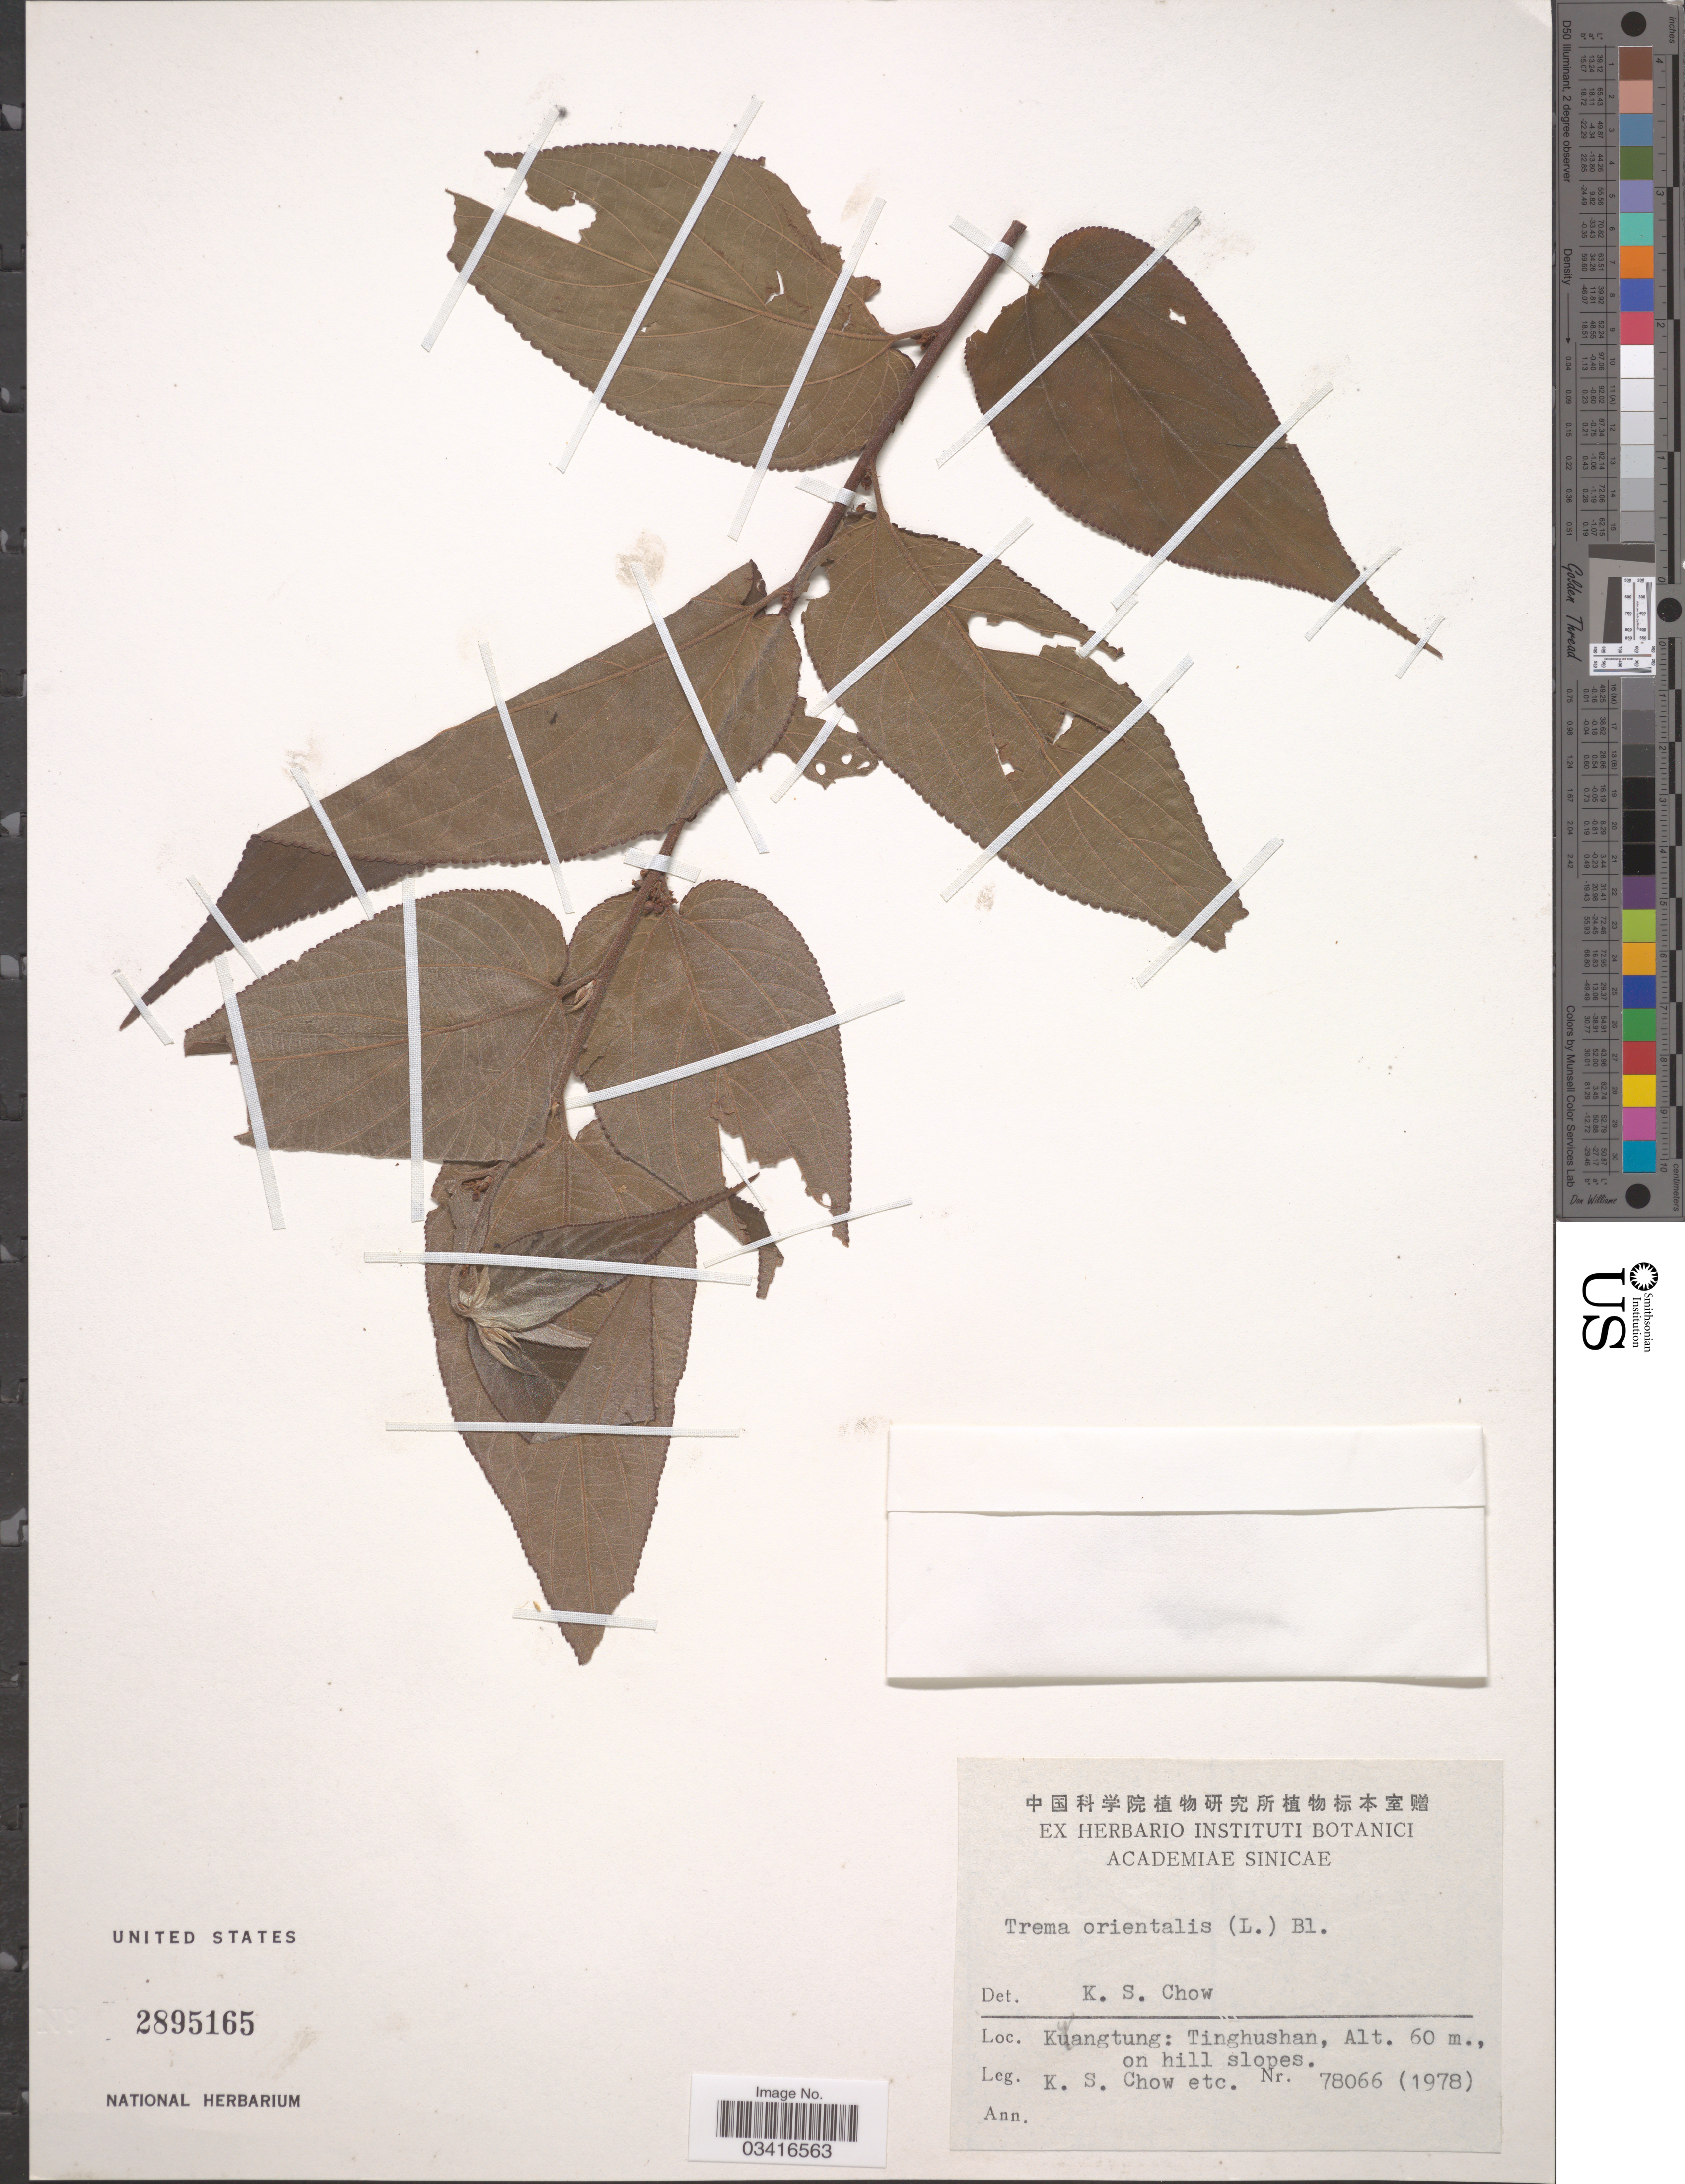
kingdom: Plantae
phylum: Tracheophyta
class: Magnoliopsida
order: Rosales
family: Cannabaceae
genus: Trema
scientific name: Trema orientale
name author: (L.) Blume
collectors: K. S. Chow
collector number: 78066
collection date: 1978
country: China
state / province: Guangdong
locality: Kwangtung: Tinghushan, on hill slopes.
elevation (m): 60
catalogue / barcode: US 2895165